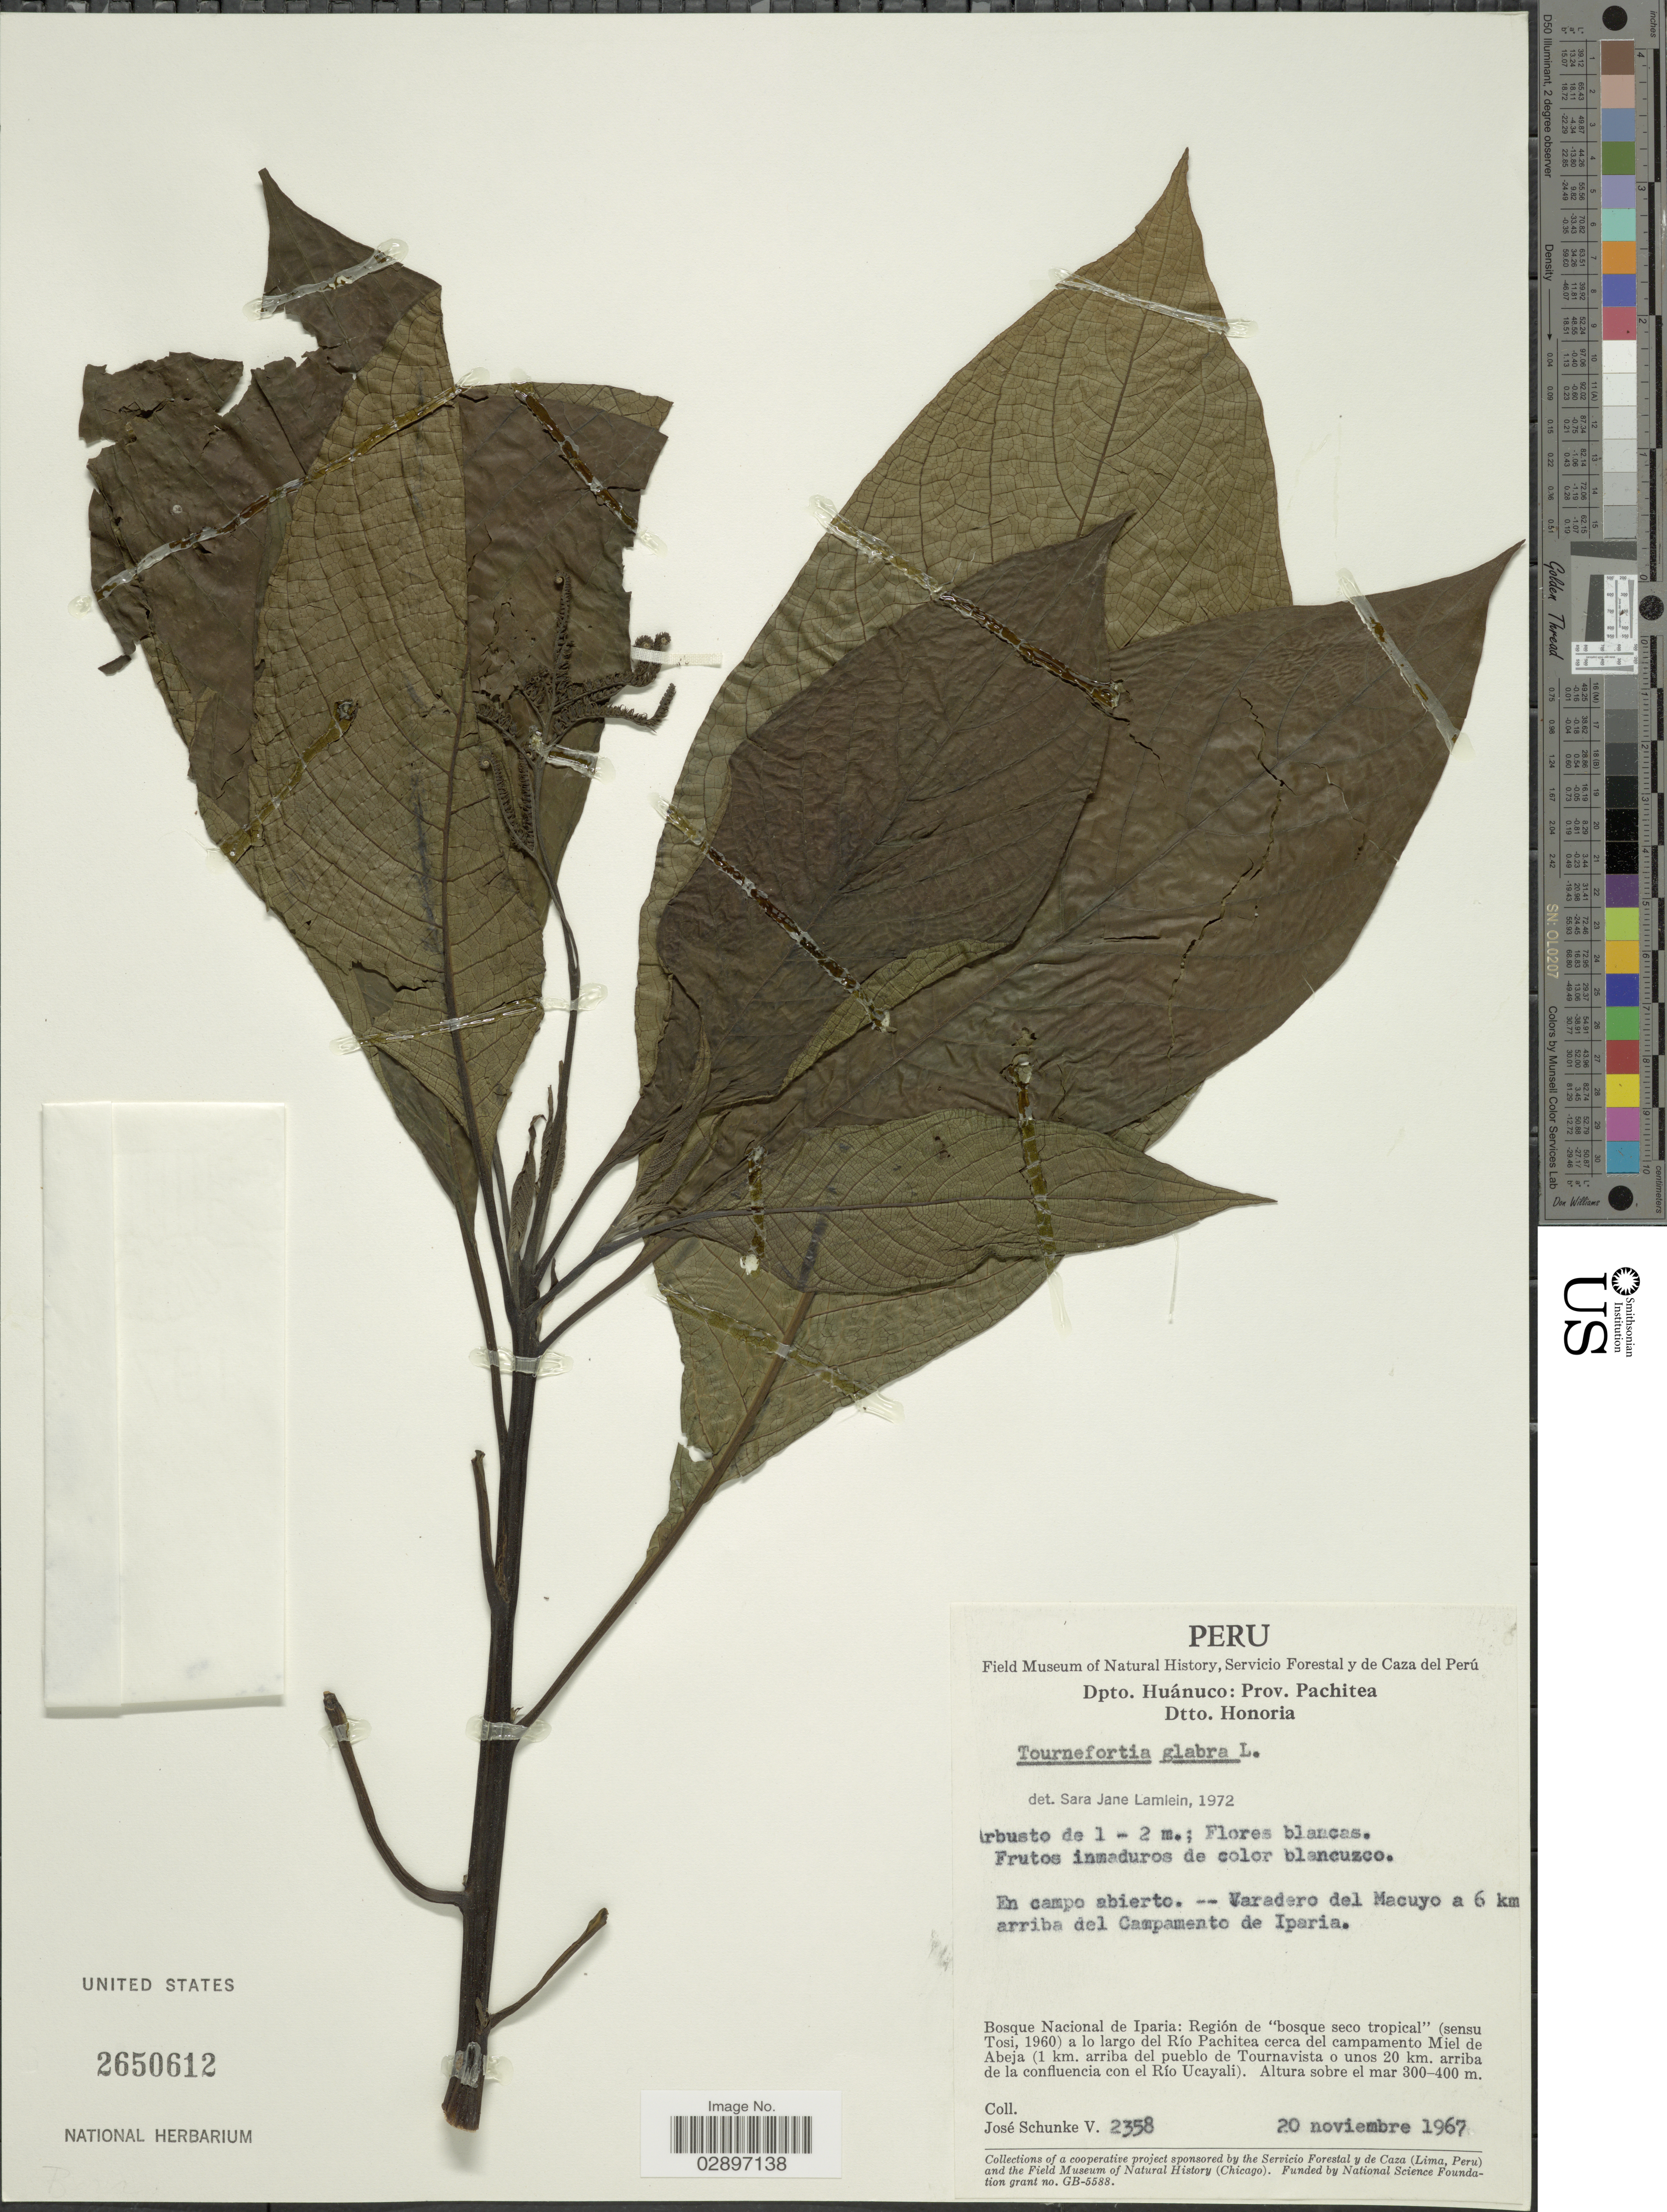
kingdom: Plantae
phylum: Tracheophyta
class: Magnoliopsida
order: Boraginales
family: Heliotropiaceae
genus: Tournefortia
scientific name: Tournefortia foetidissima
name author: L.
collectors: J. Schunke Vigo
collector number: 2358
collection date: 1967-11-20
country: Peru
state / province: Huánuco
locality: Dpto. Huánuco: Prov. Pachitea. Dtto. Honoria. En campo abierto.-- Varadero del Macuyo a 6 km arriba del Campamento de Iparia. Bosque Nacional de Iparia: Región de "bosque seco tropical"(sensu Tosi, 1960) a lo largo del Río Pachitea cerca del campamento. Miel de Abeja (1 km. arriba del pueblo de Tournavista o unos 20 km. arriba de la confluencia con el Río Ucayali).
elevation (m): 300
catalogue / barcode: US 2650612